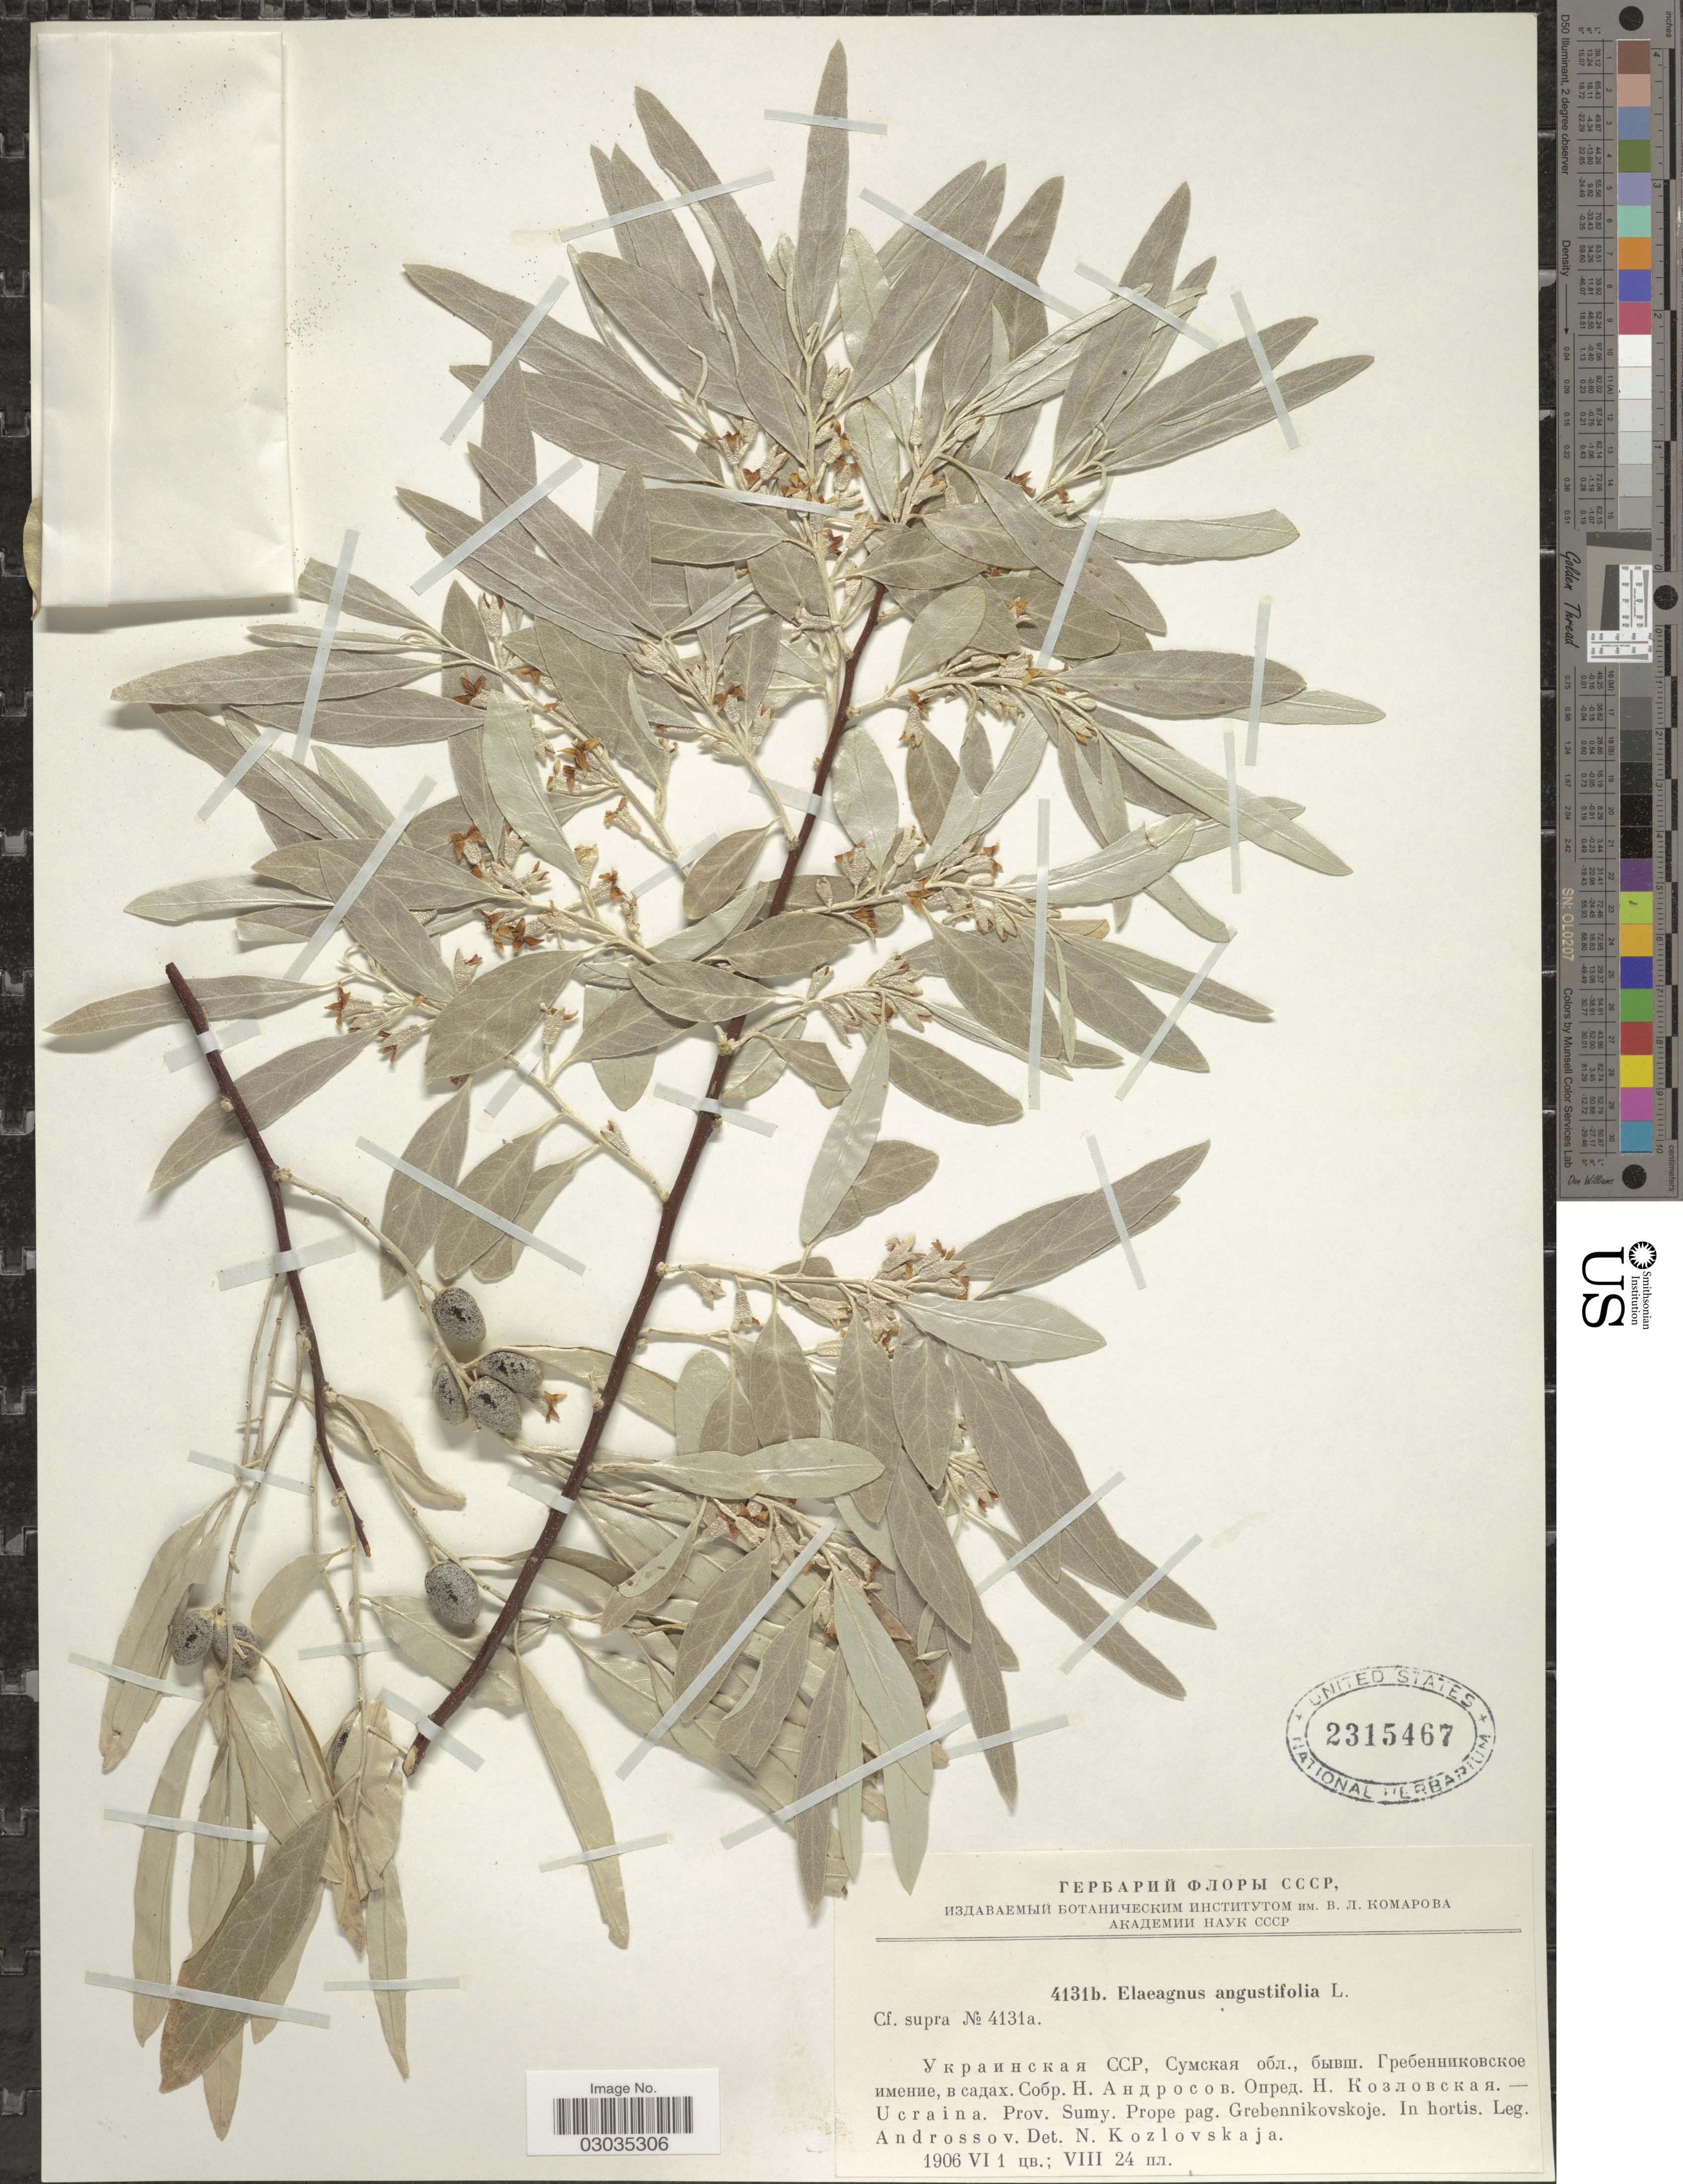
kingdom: Plantae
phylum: Tracheophyta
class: Magnoliopsida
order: Rosales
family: Elaeagnaceae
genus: Elaeagnus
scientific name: Elaeagnus angustifolia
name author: L.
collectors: Androssov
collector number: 4131b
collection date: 1906-06-01/1906-08-24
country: Ukraine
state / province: Sumy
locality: Ucraina. Prope pag. Grebennikovskoje. In hortis.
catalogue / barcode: US 2315467